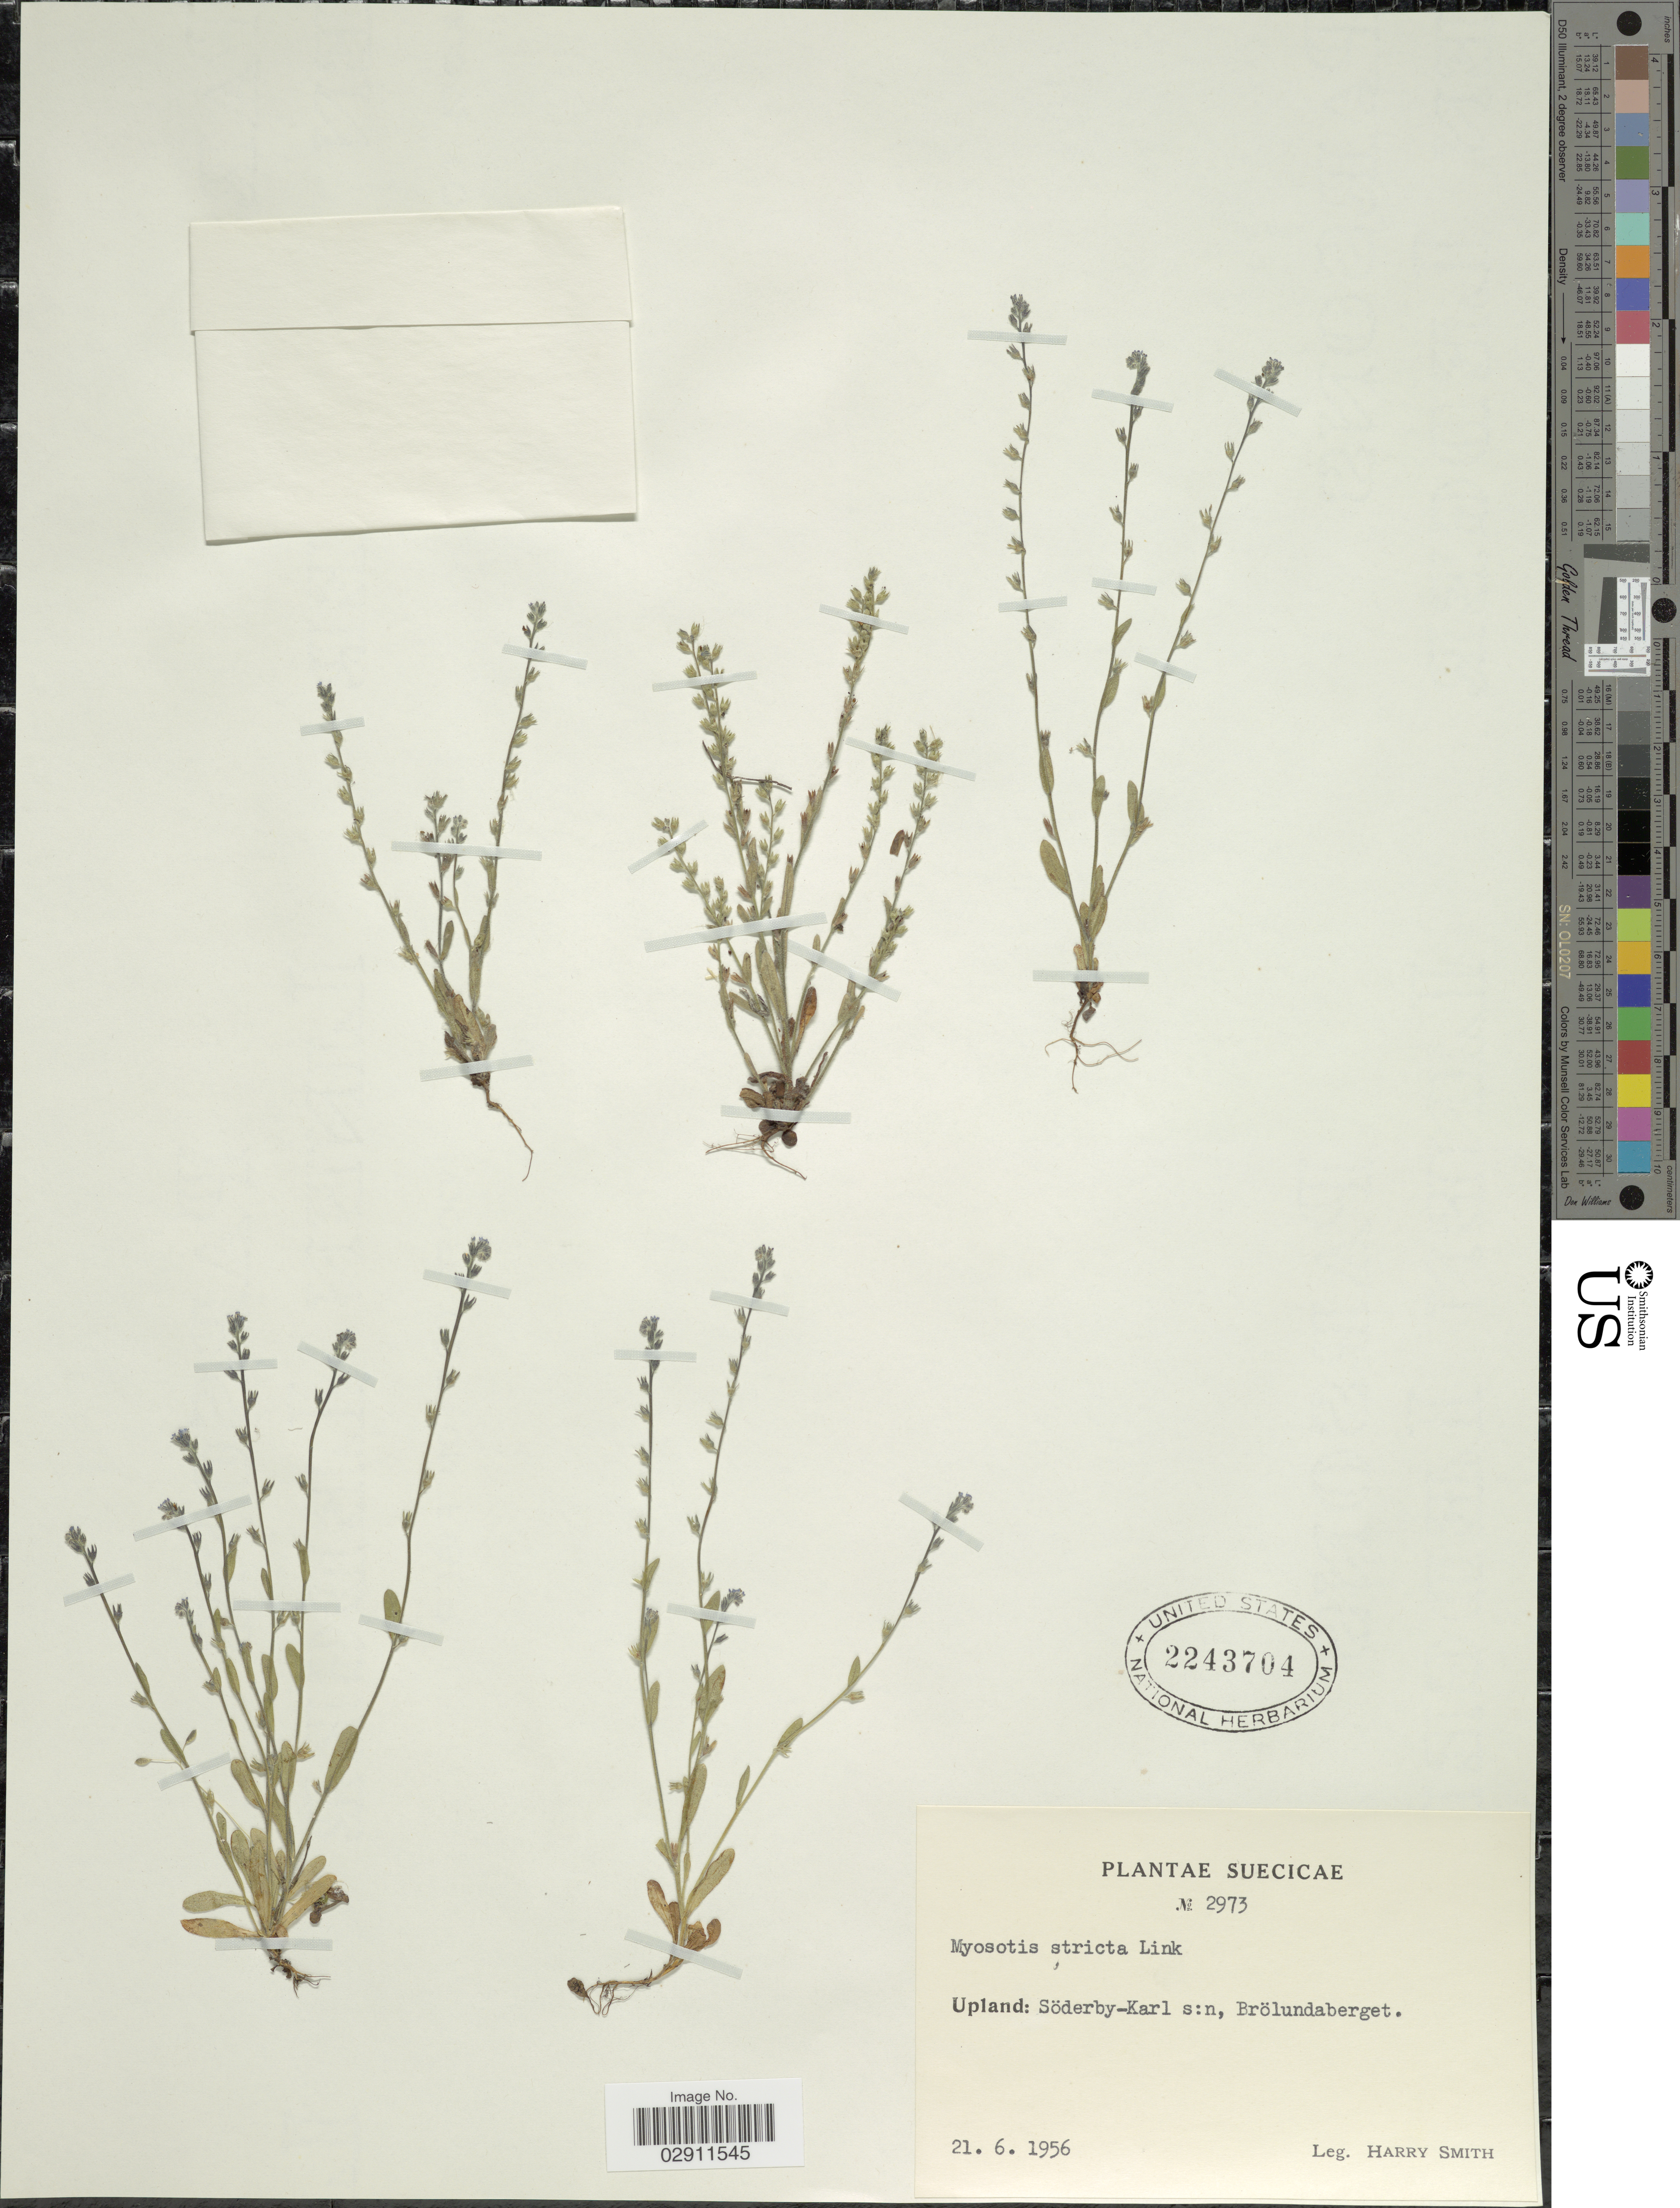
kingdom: Plantae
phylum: Tracheophyta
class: Magnoliopsida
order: Boraginales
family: Boraginaceae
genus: Myosotis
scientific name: Myosotis stricta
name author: Link ex Roem. & Schult.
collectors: H. Smith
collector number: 2973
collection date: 1956-06-21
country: Sweden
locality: Suecicae, Upland: Söderby-Karl s:n, Brölundaberget.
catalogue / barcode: US 2243704